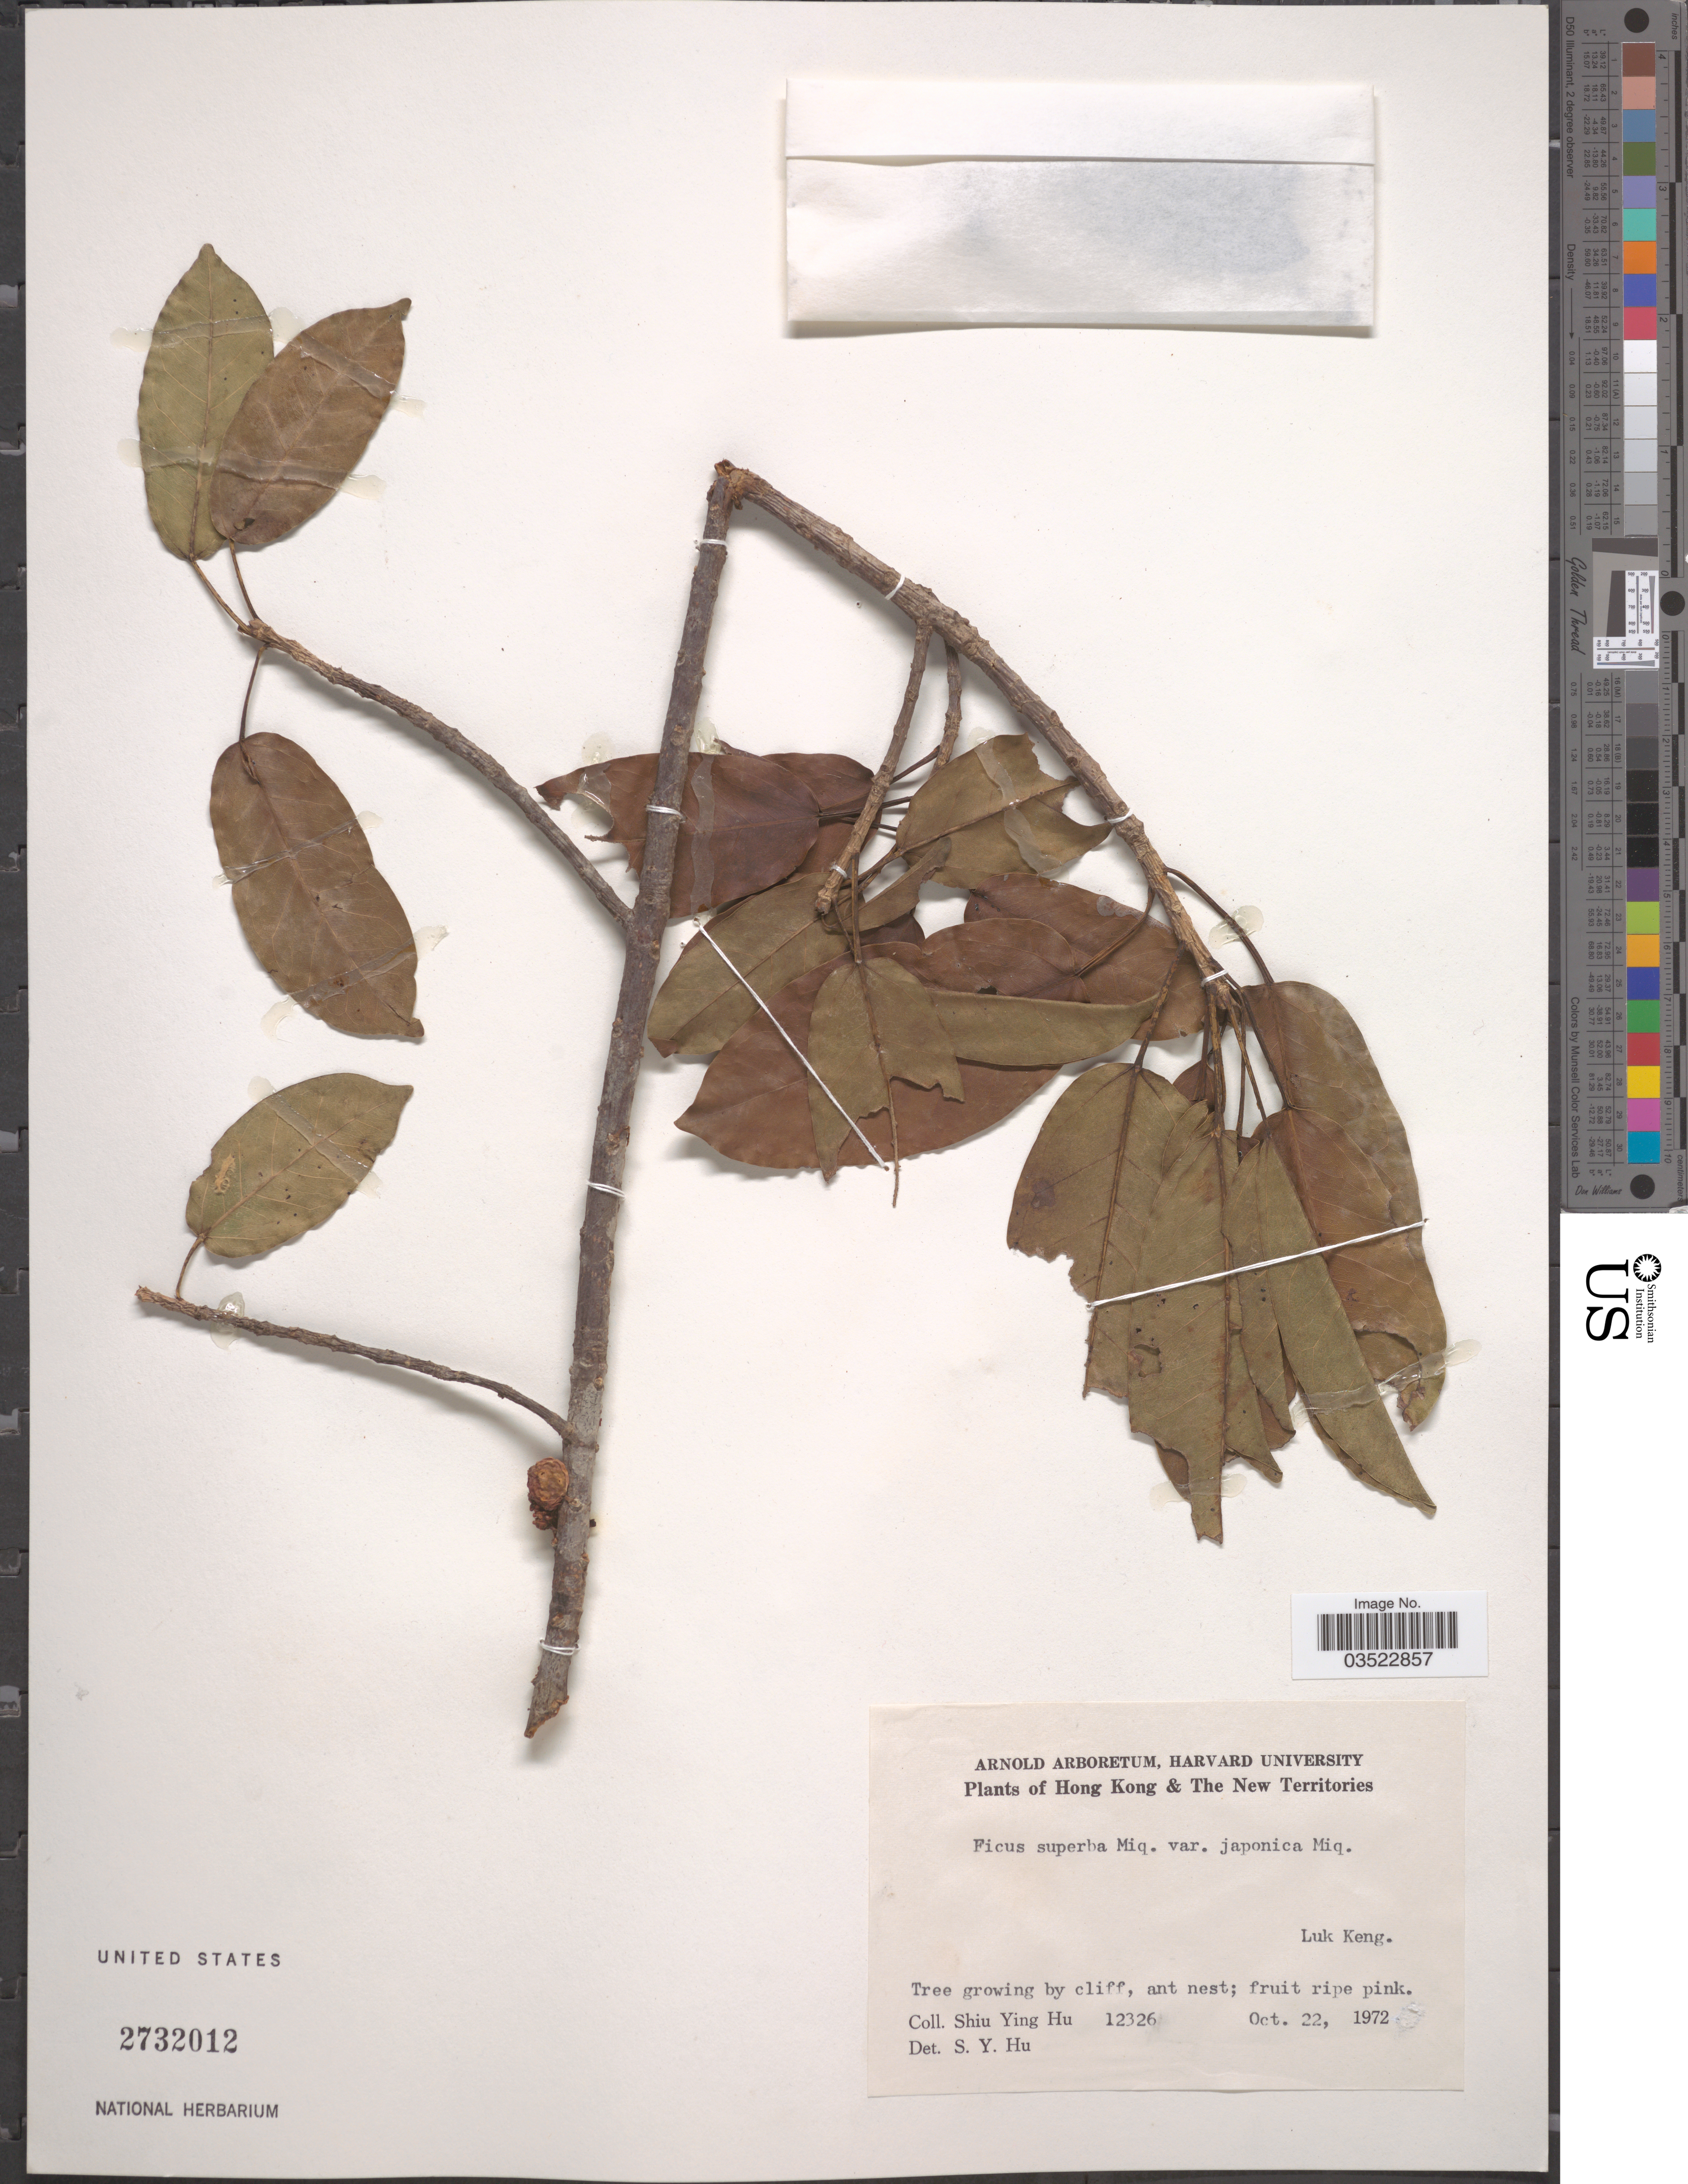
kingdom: Plantae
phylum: Tracheophyta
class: Magnoliopsida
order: Rosales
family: Moraceae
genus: Ficus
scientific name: Ficus superba var. japonica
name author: Miq.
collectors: S. Y. Hu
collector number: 12326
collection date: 1972-10-22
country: China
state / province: Hong Kong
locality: Hong Kong & The New Territories. Luk Keng.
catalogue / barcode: US 2732012